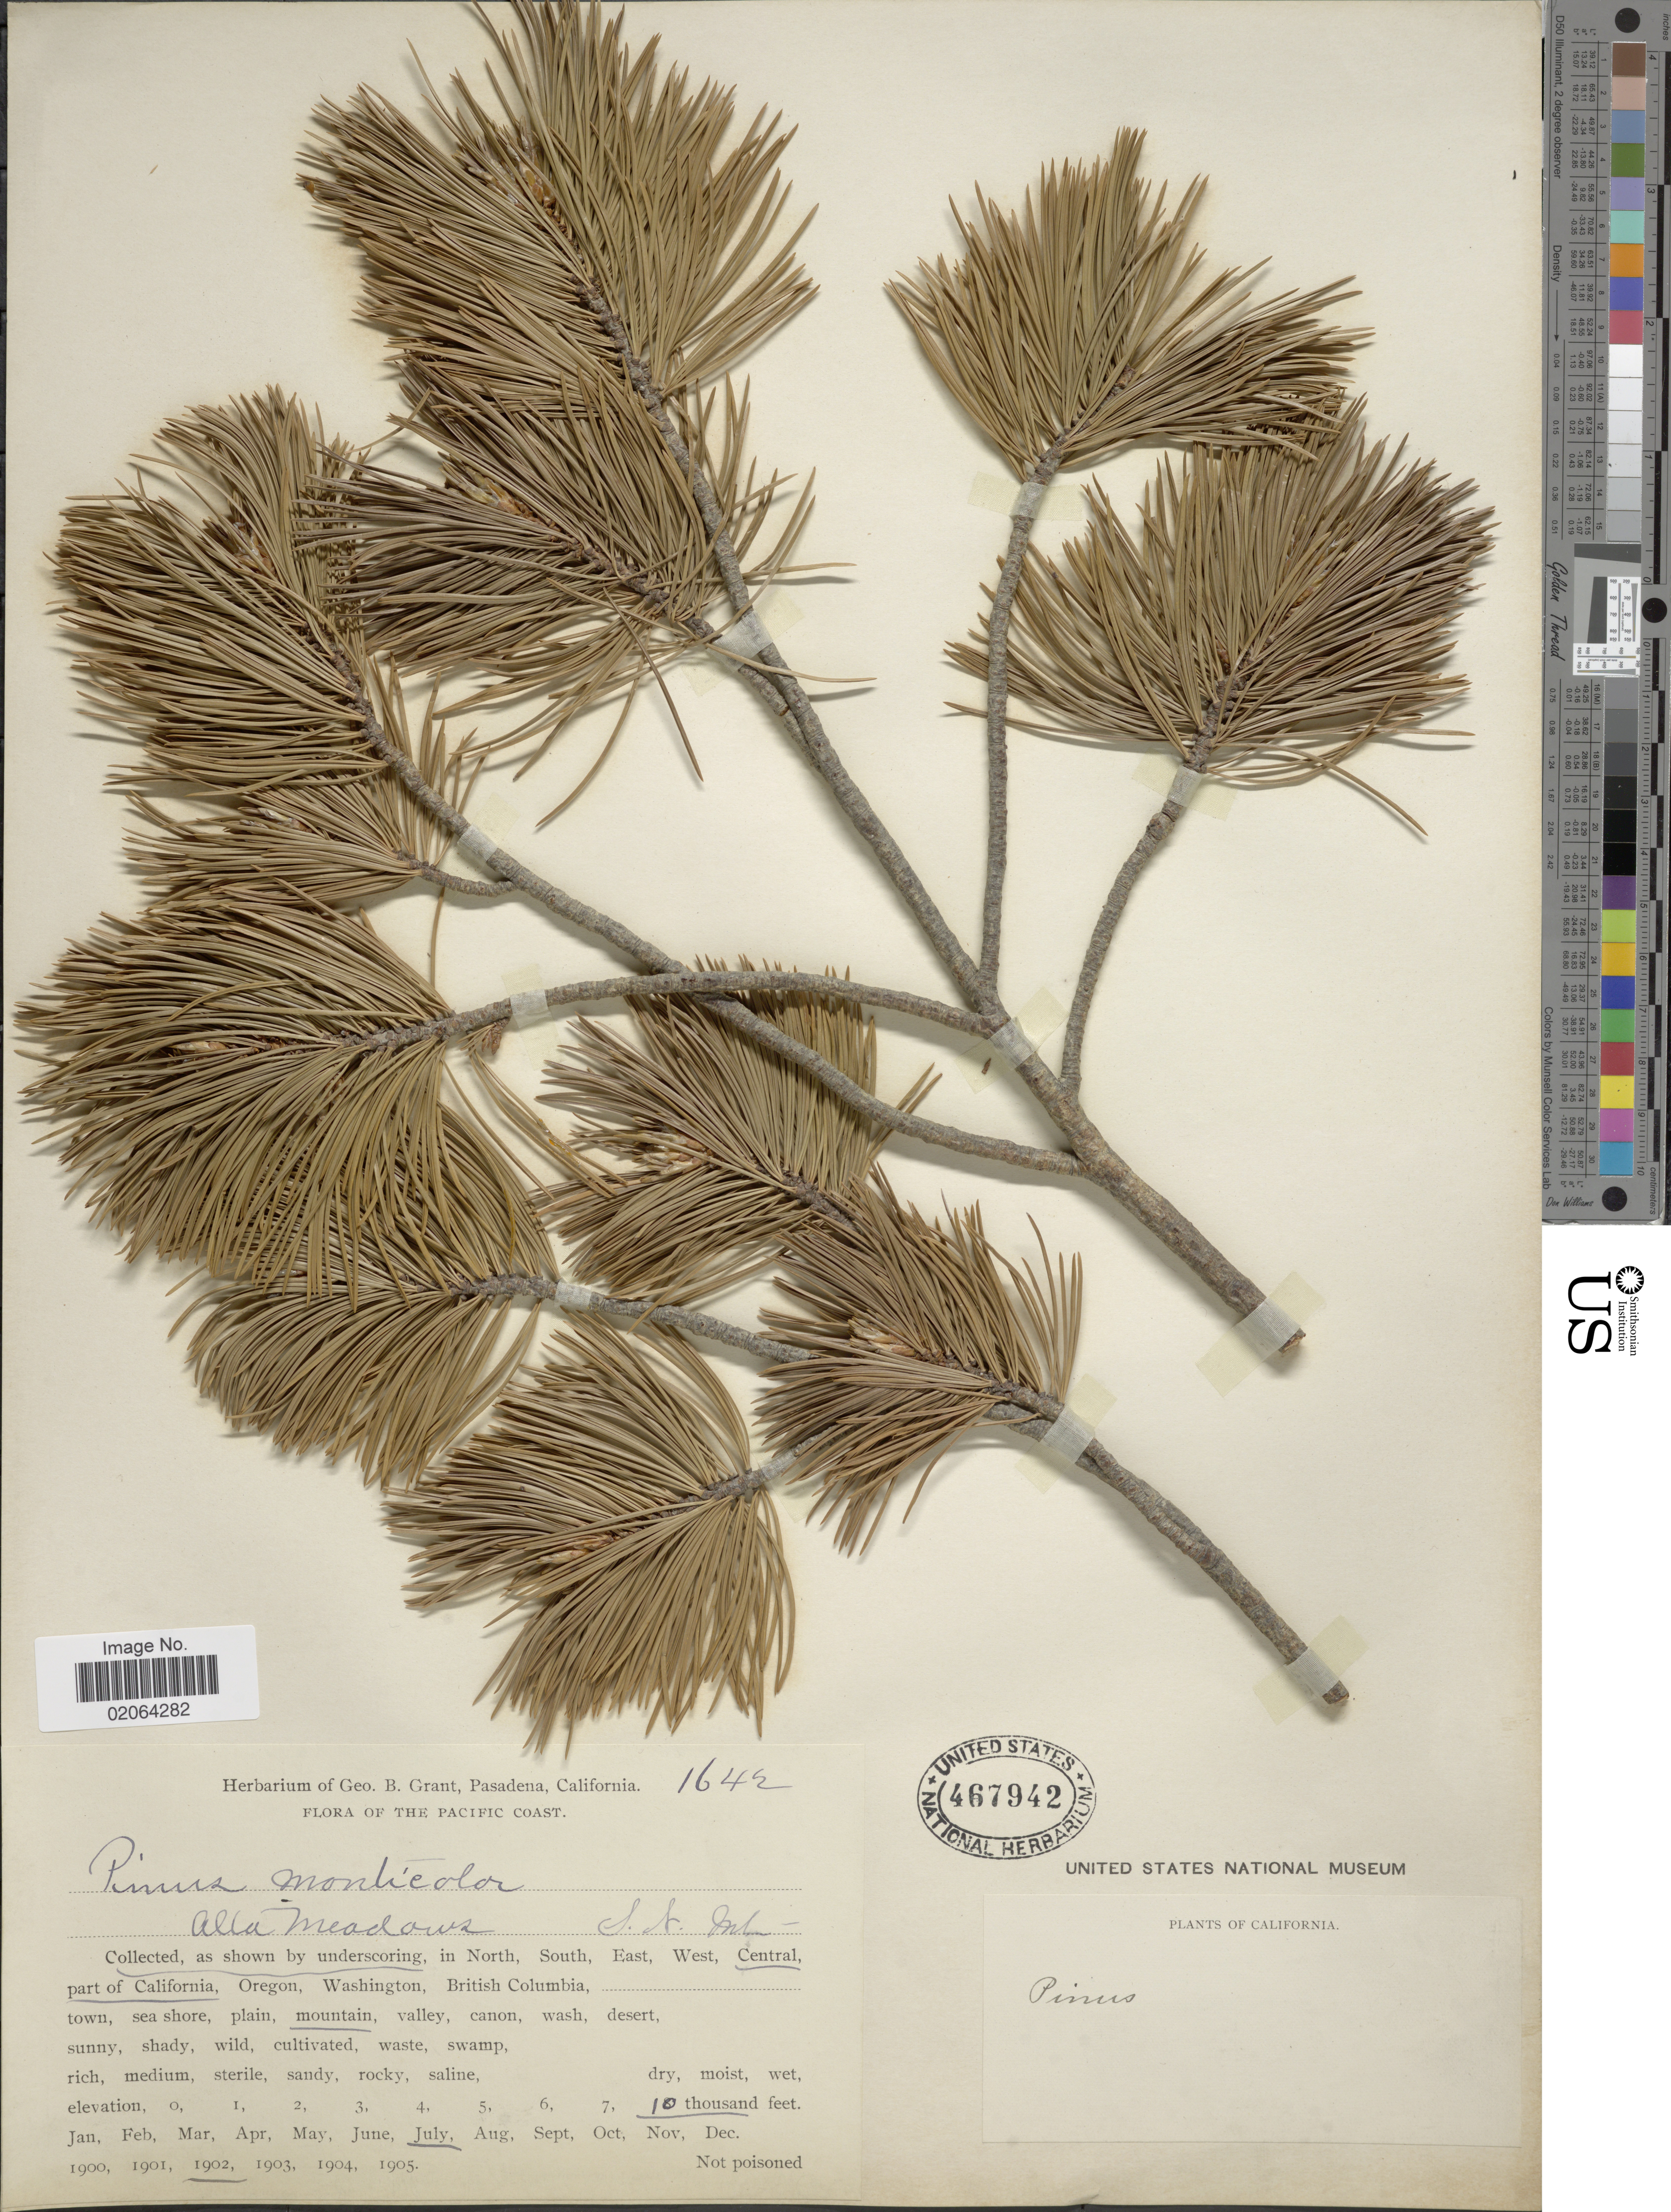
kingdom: Plantae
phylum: Tracheophyta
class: Pinopsida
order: Pinales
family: Pinaceae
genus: Pinus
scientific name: Pinus monticola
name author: Douglas ex D. Don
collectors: ex herb. Geo. B. Grant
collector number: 1642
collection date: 1902-07-10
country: United States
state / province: California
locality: Underscoring, Central part of California.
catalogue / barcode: US 467942